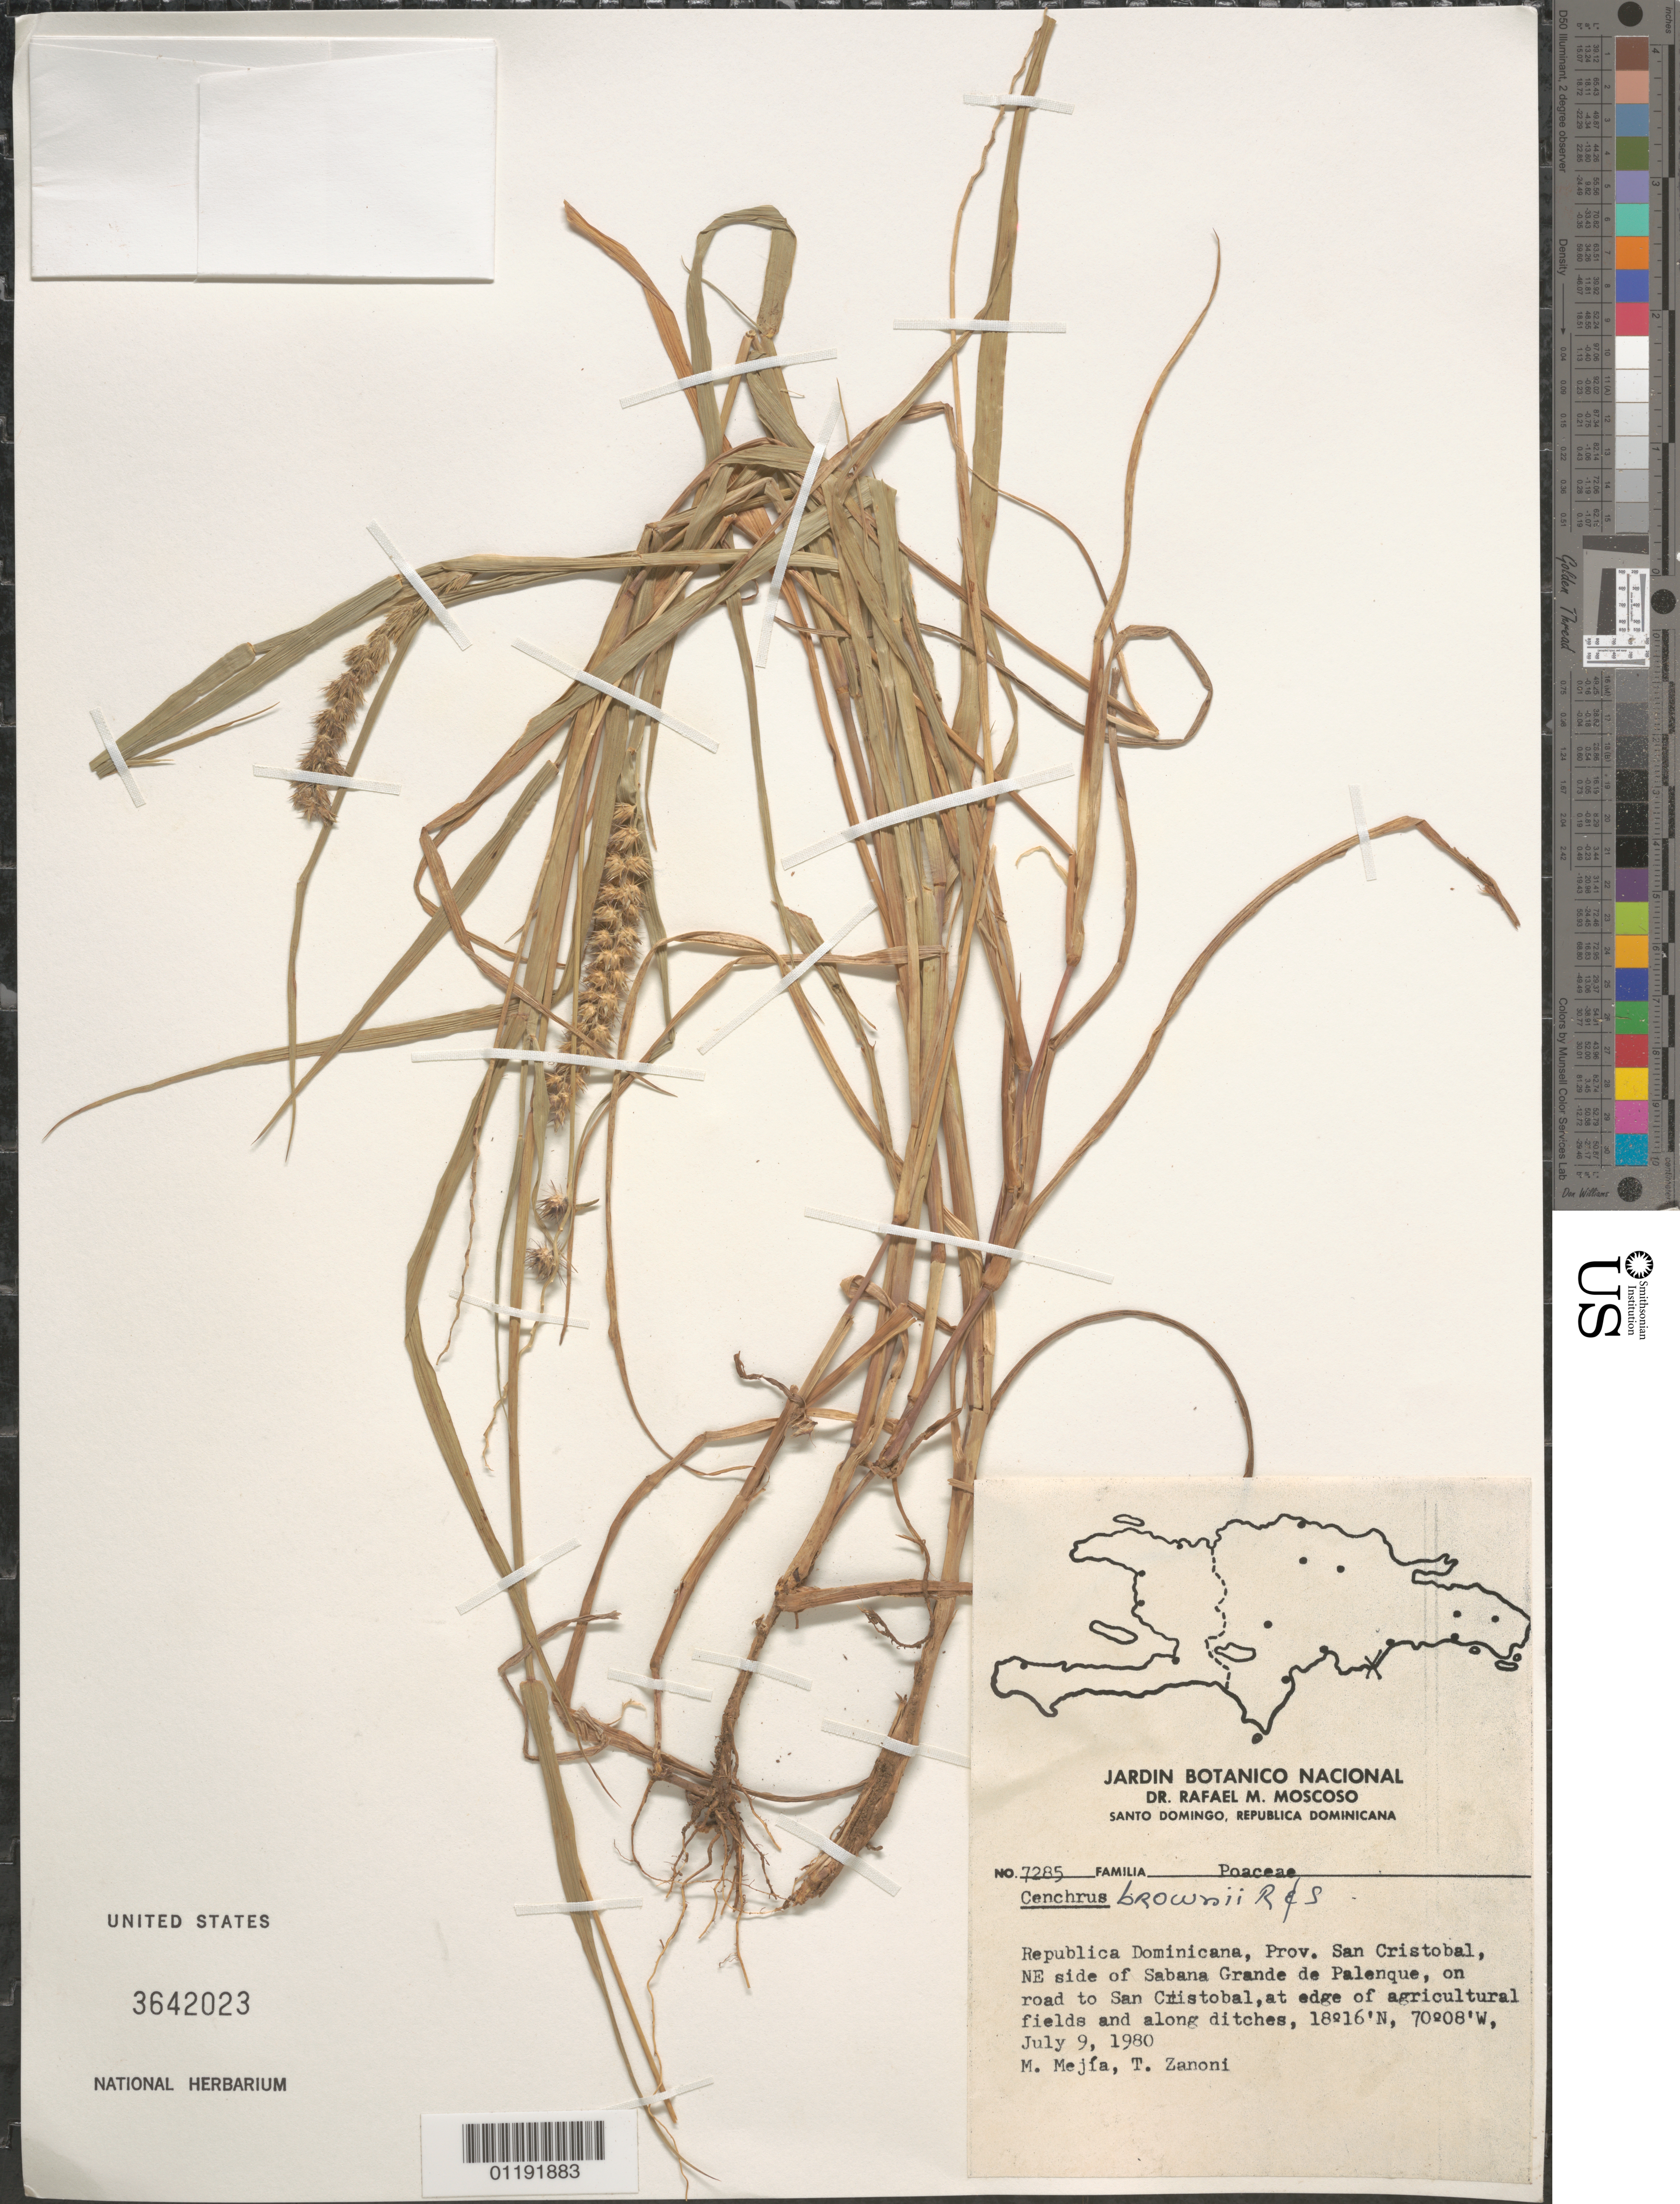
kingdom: Plantae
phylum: Tracheophyta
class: Liliopsida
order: Poales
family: Poaceae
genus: Cenchrus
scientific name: Cenchrus brownii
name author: Roem. & Schult.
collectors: M. Mejia & T. A. Zanoni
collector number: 7285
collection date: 1980-07-09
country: Dominican Republic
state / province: San Cristóbal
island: Hispaniola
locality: NE side of Sabana Grande de Palenque, on road to San Cristobal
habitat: Road, edge of agricutlrual fields, along ditches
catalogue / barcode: US 3642023